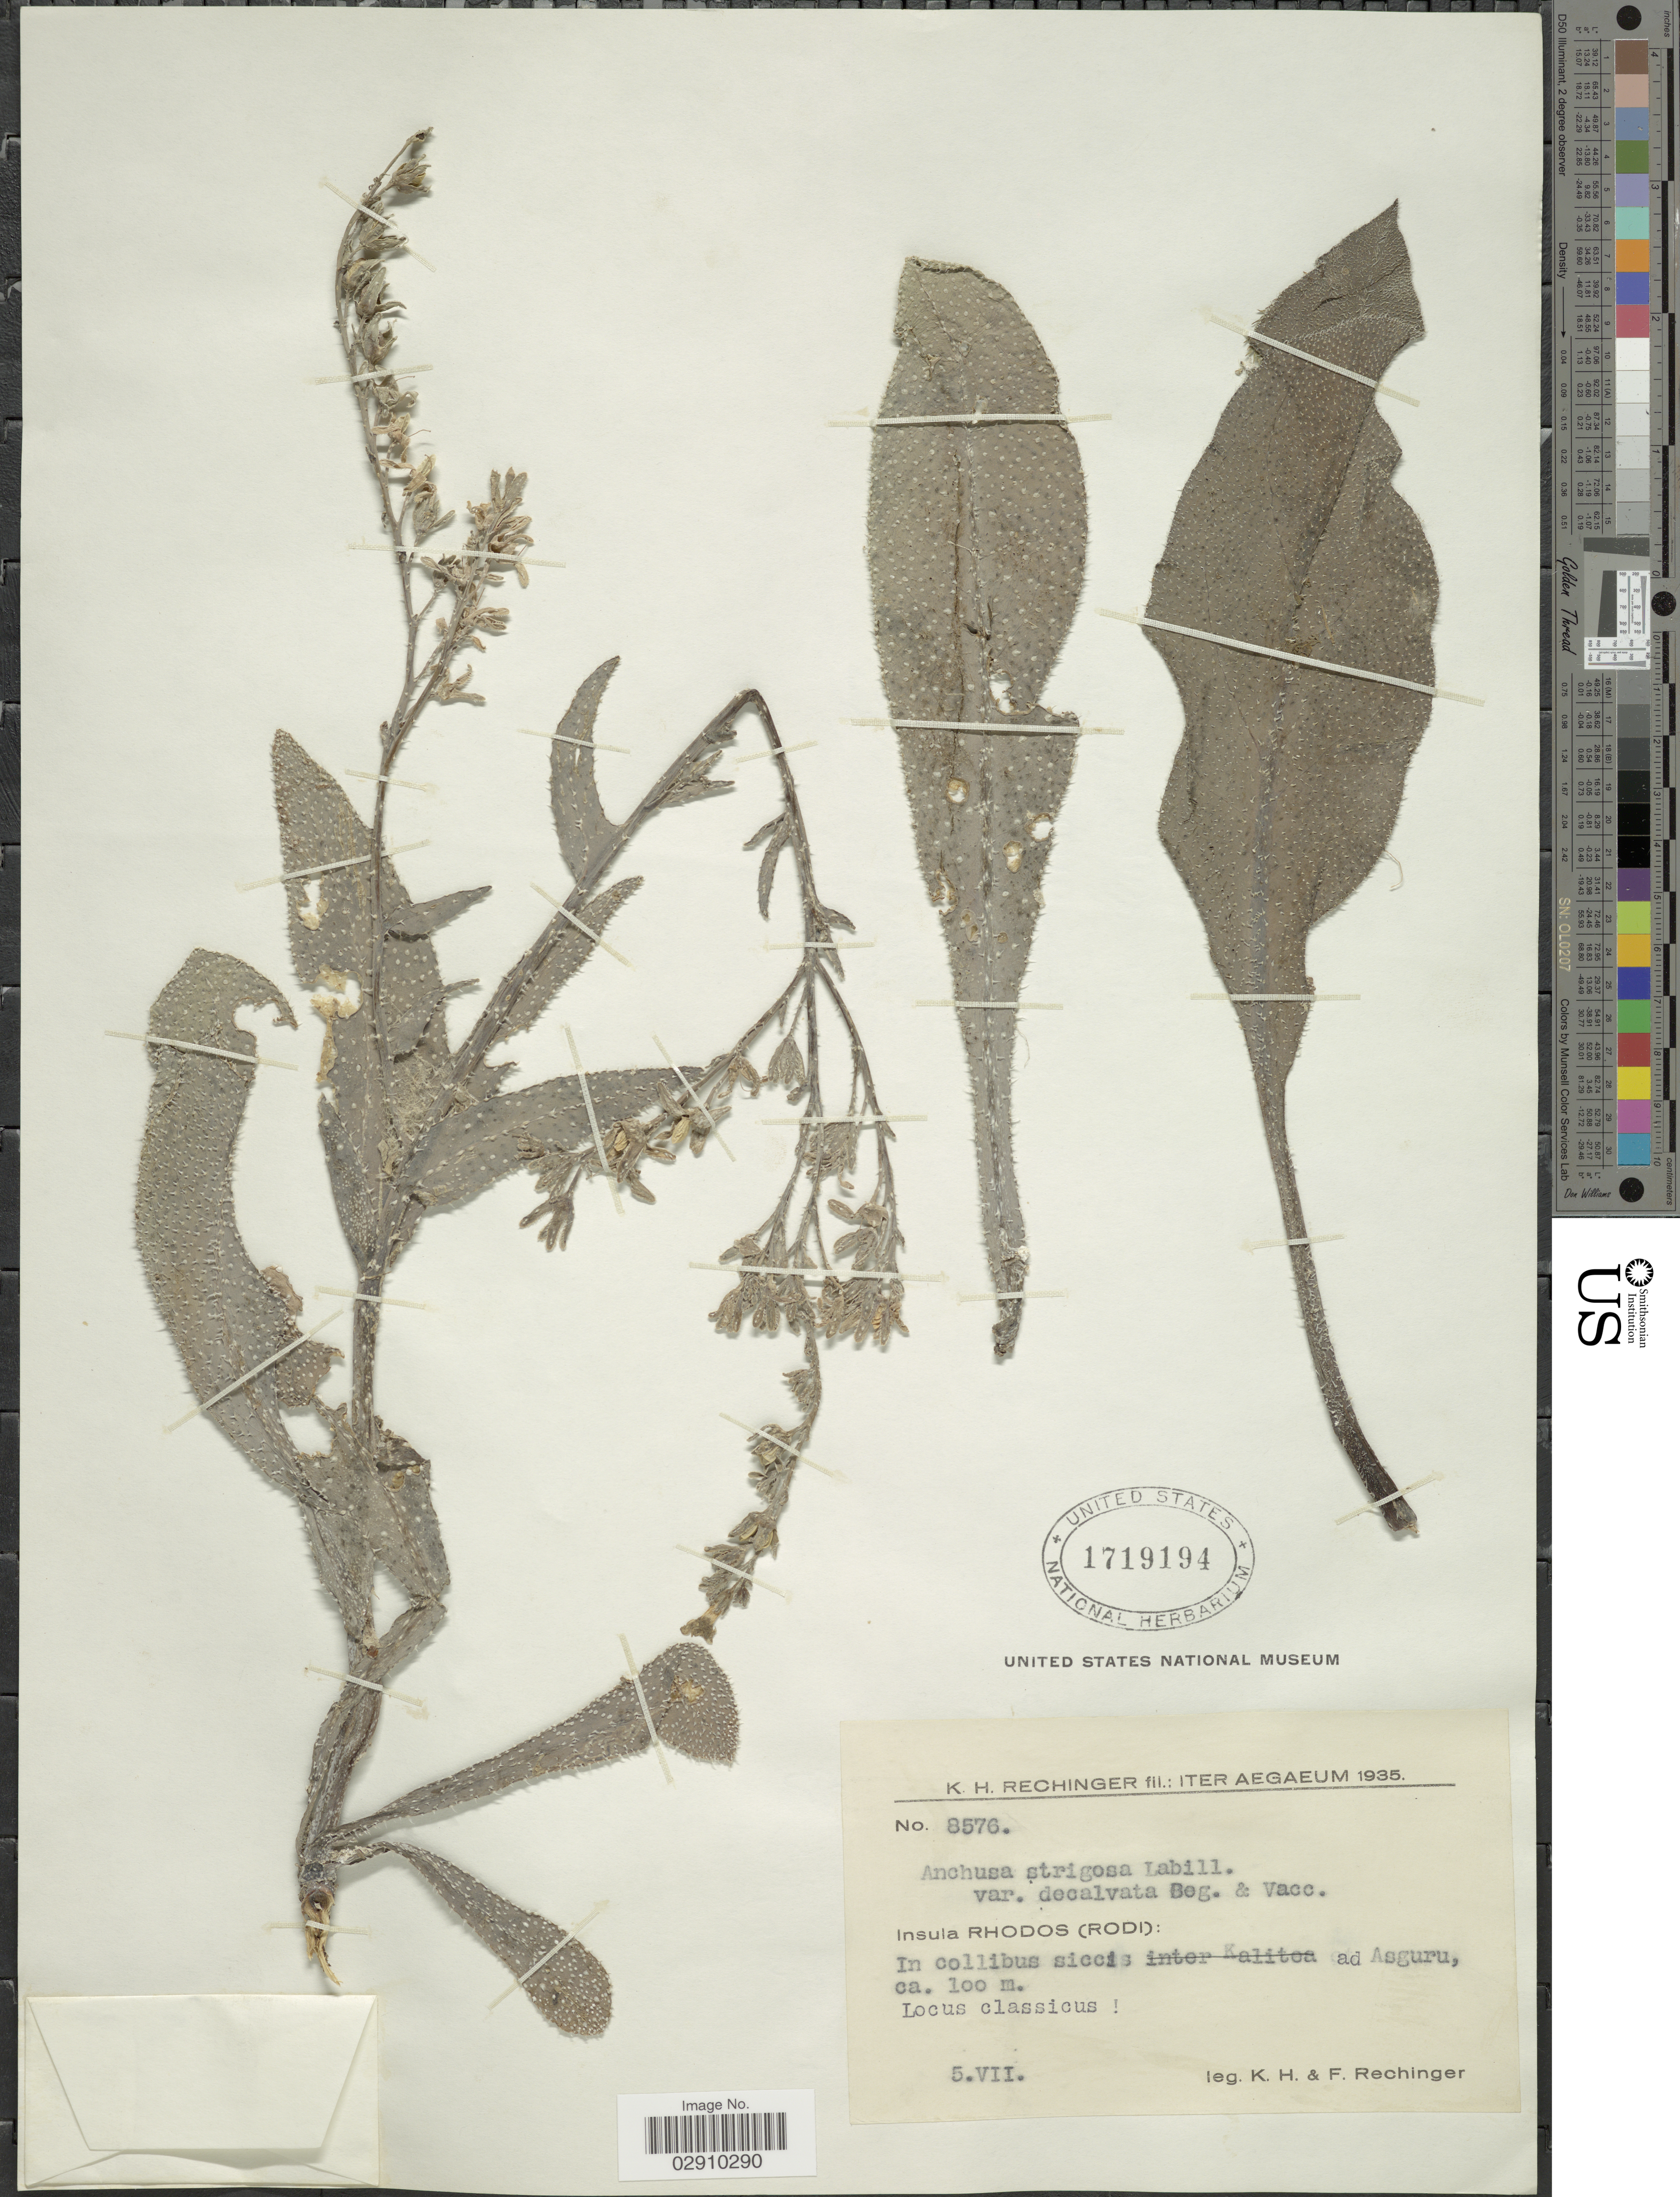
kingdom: Plantae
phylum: Tracheophyta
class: Magnoliopsida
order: Boraginales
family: Boraginaceae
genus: Anchusa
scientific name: Anchusa strigosa var. decalvata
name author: Bég. & A. Vacc.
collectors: K. H. Rechinger & F. Rechinger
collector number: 8576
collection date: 1935-07-05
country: Greece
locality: Aegaeum. Insula Rhodos (Rodi): In collibus siccis ad Asguru.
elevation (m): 100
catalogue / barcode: US 1719194